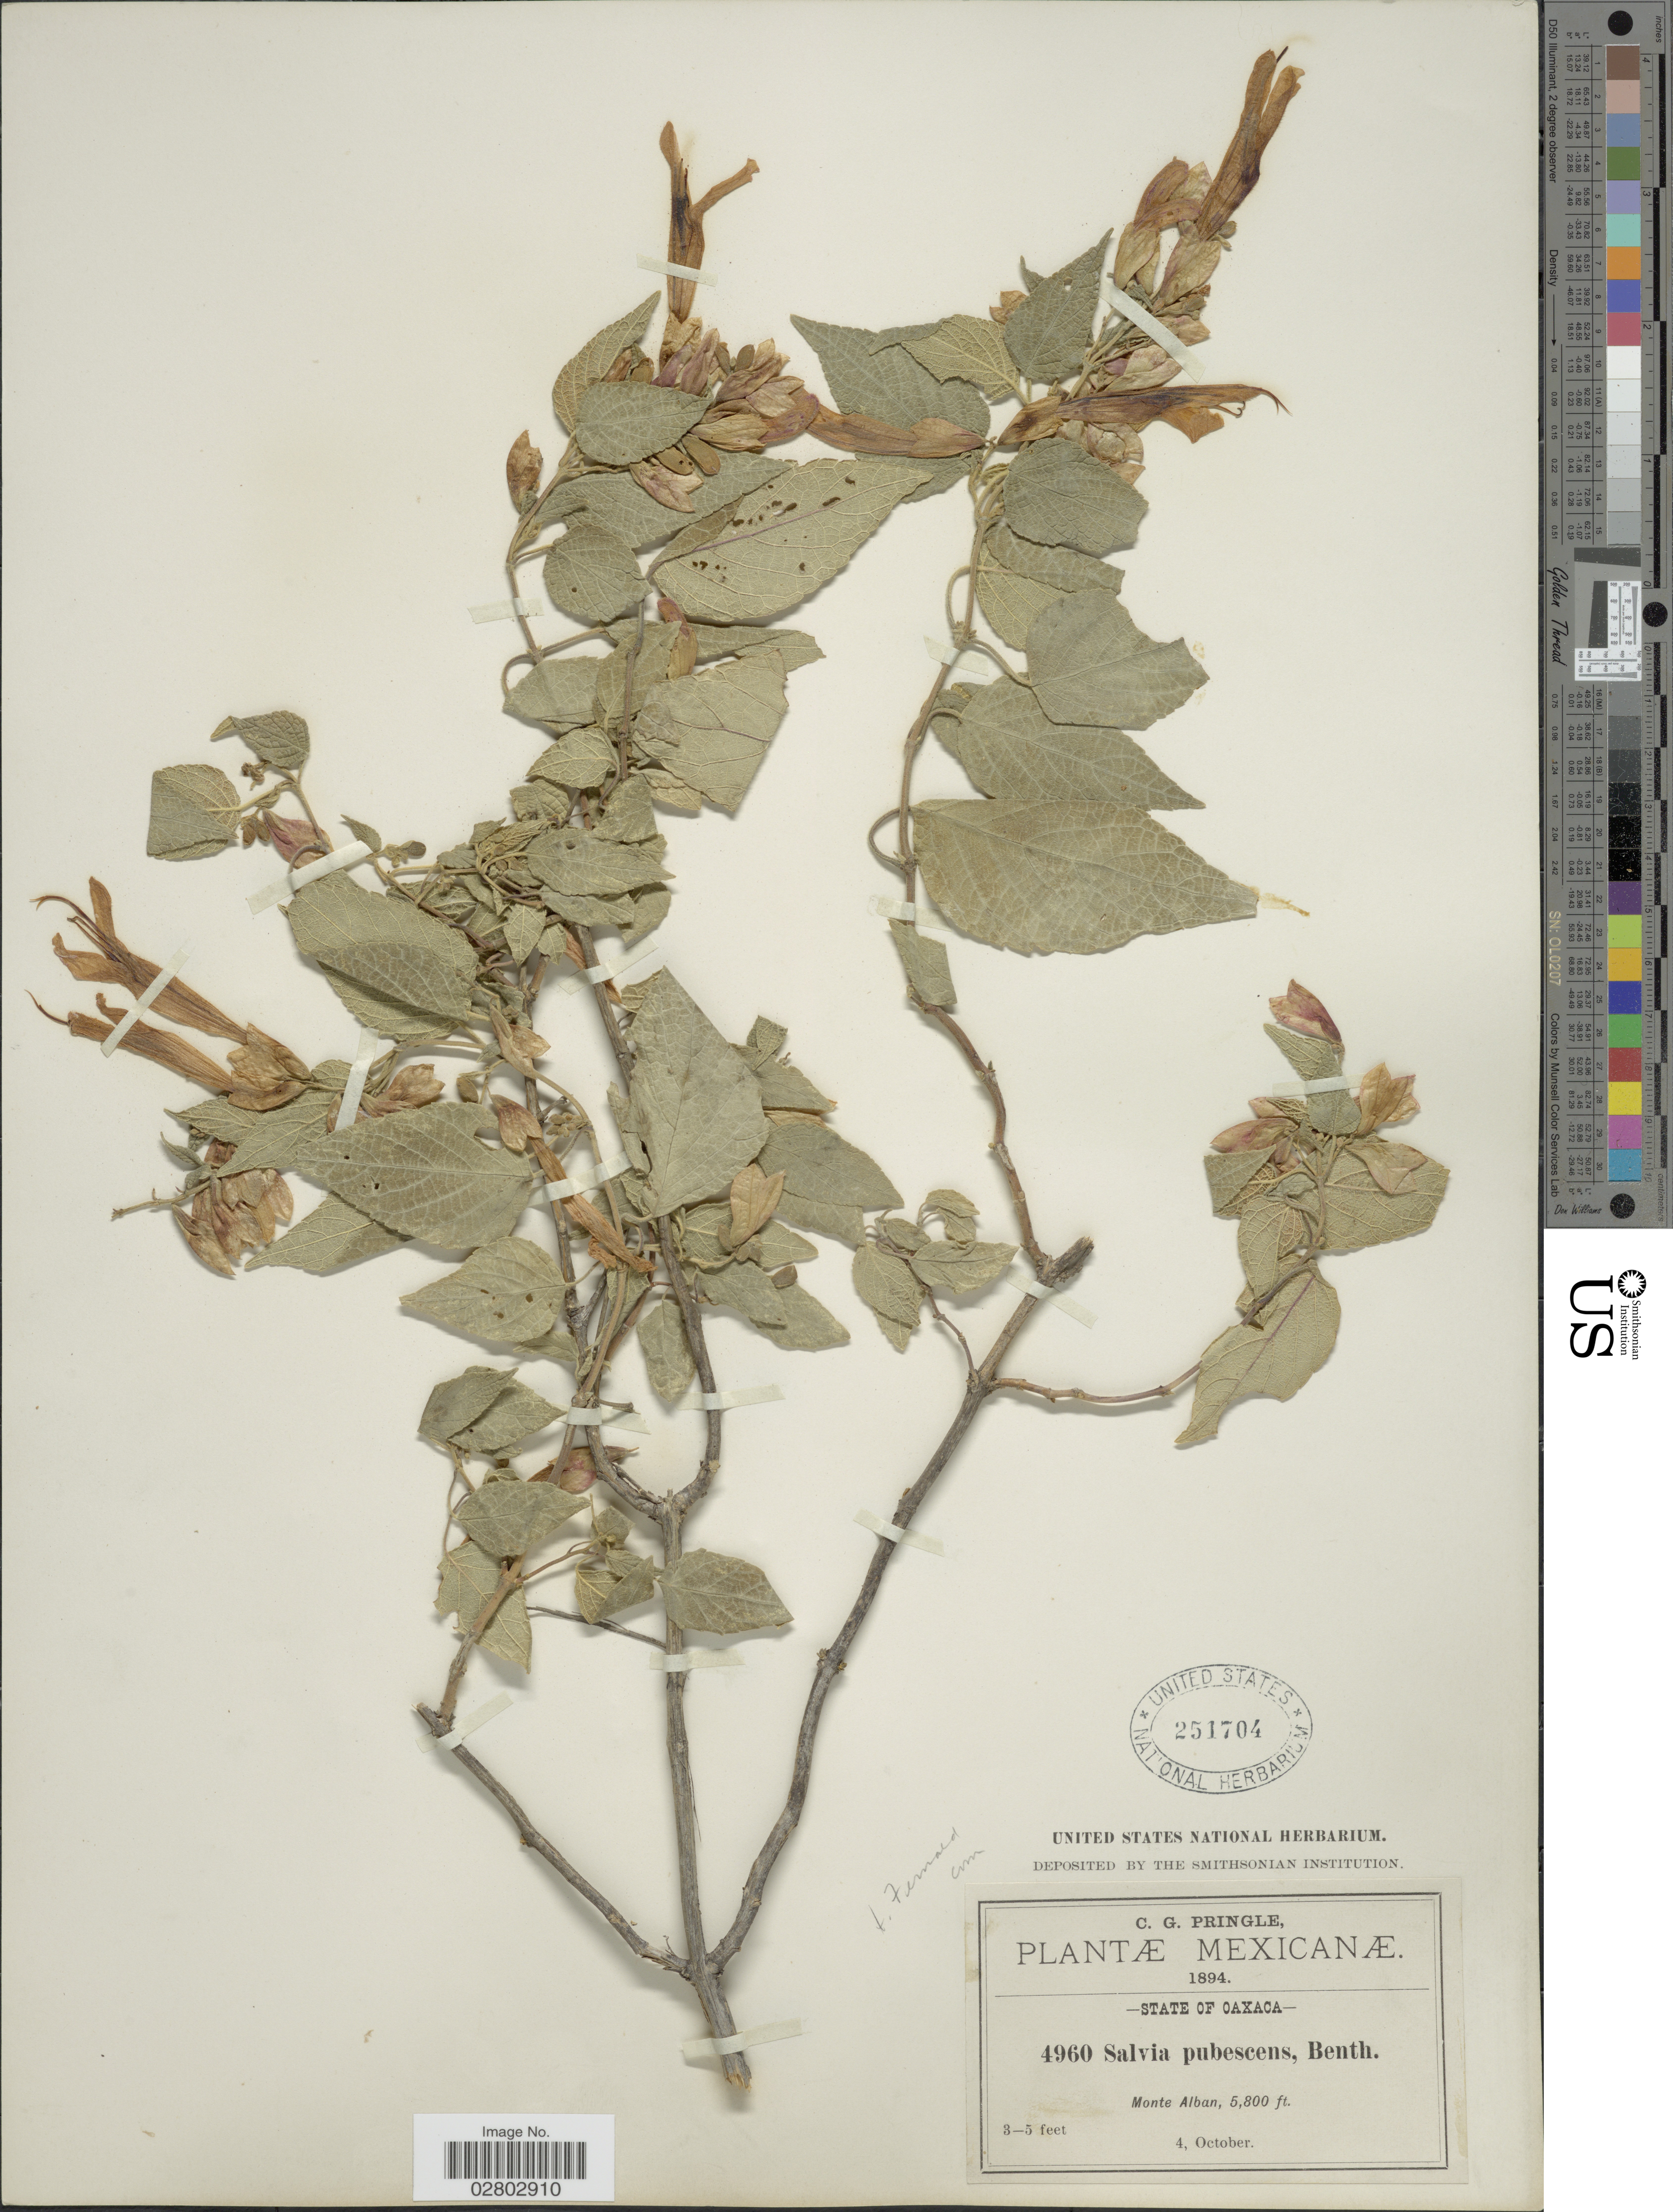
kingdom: Plantae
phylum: Tracheophyta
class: Magnoliopsida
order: Lamiales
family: Lamiaceae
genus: Salvia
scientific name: Salvia pubescens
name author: Benth.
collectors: C. G. Pringle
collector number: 4960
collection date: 1894-10-04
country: Mexico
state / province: Oaxaca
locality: State of Oaxaca, Monte Alban.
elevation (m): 1768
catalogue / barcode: US 251704